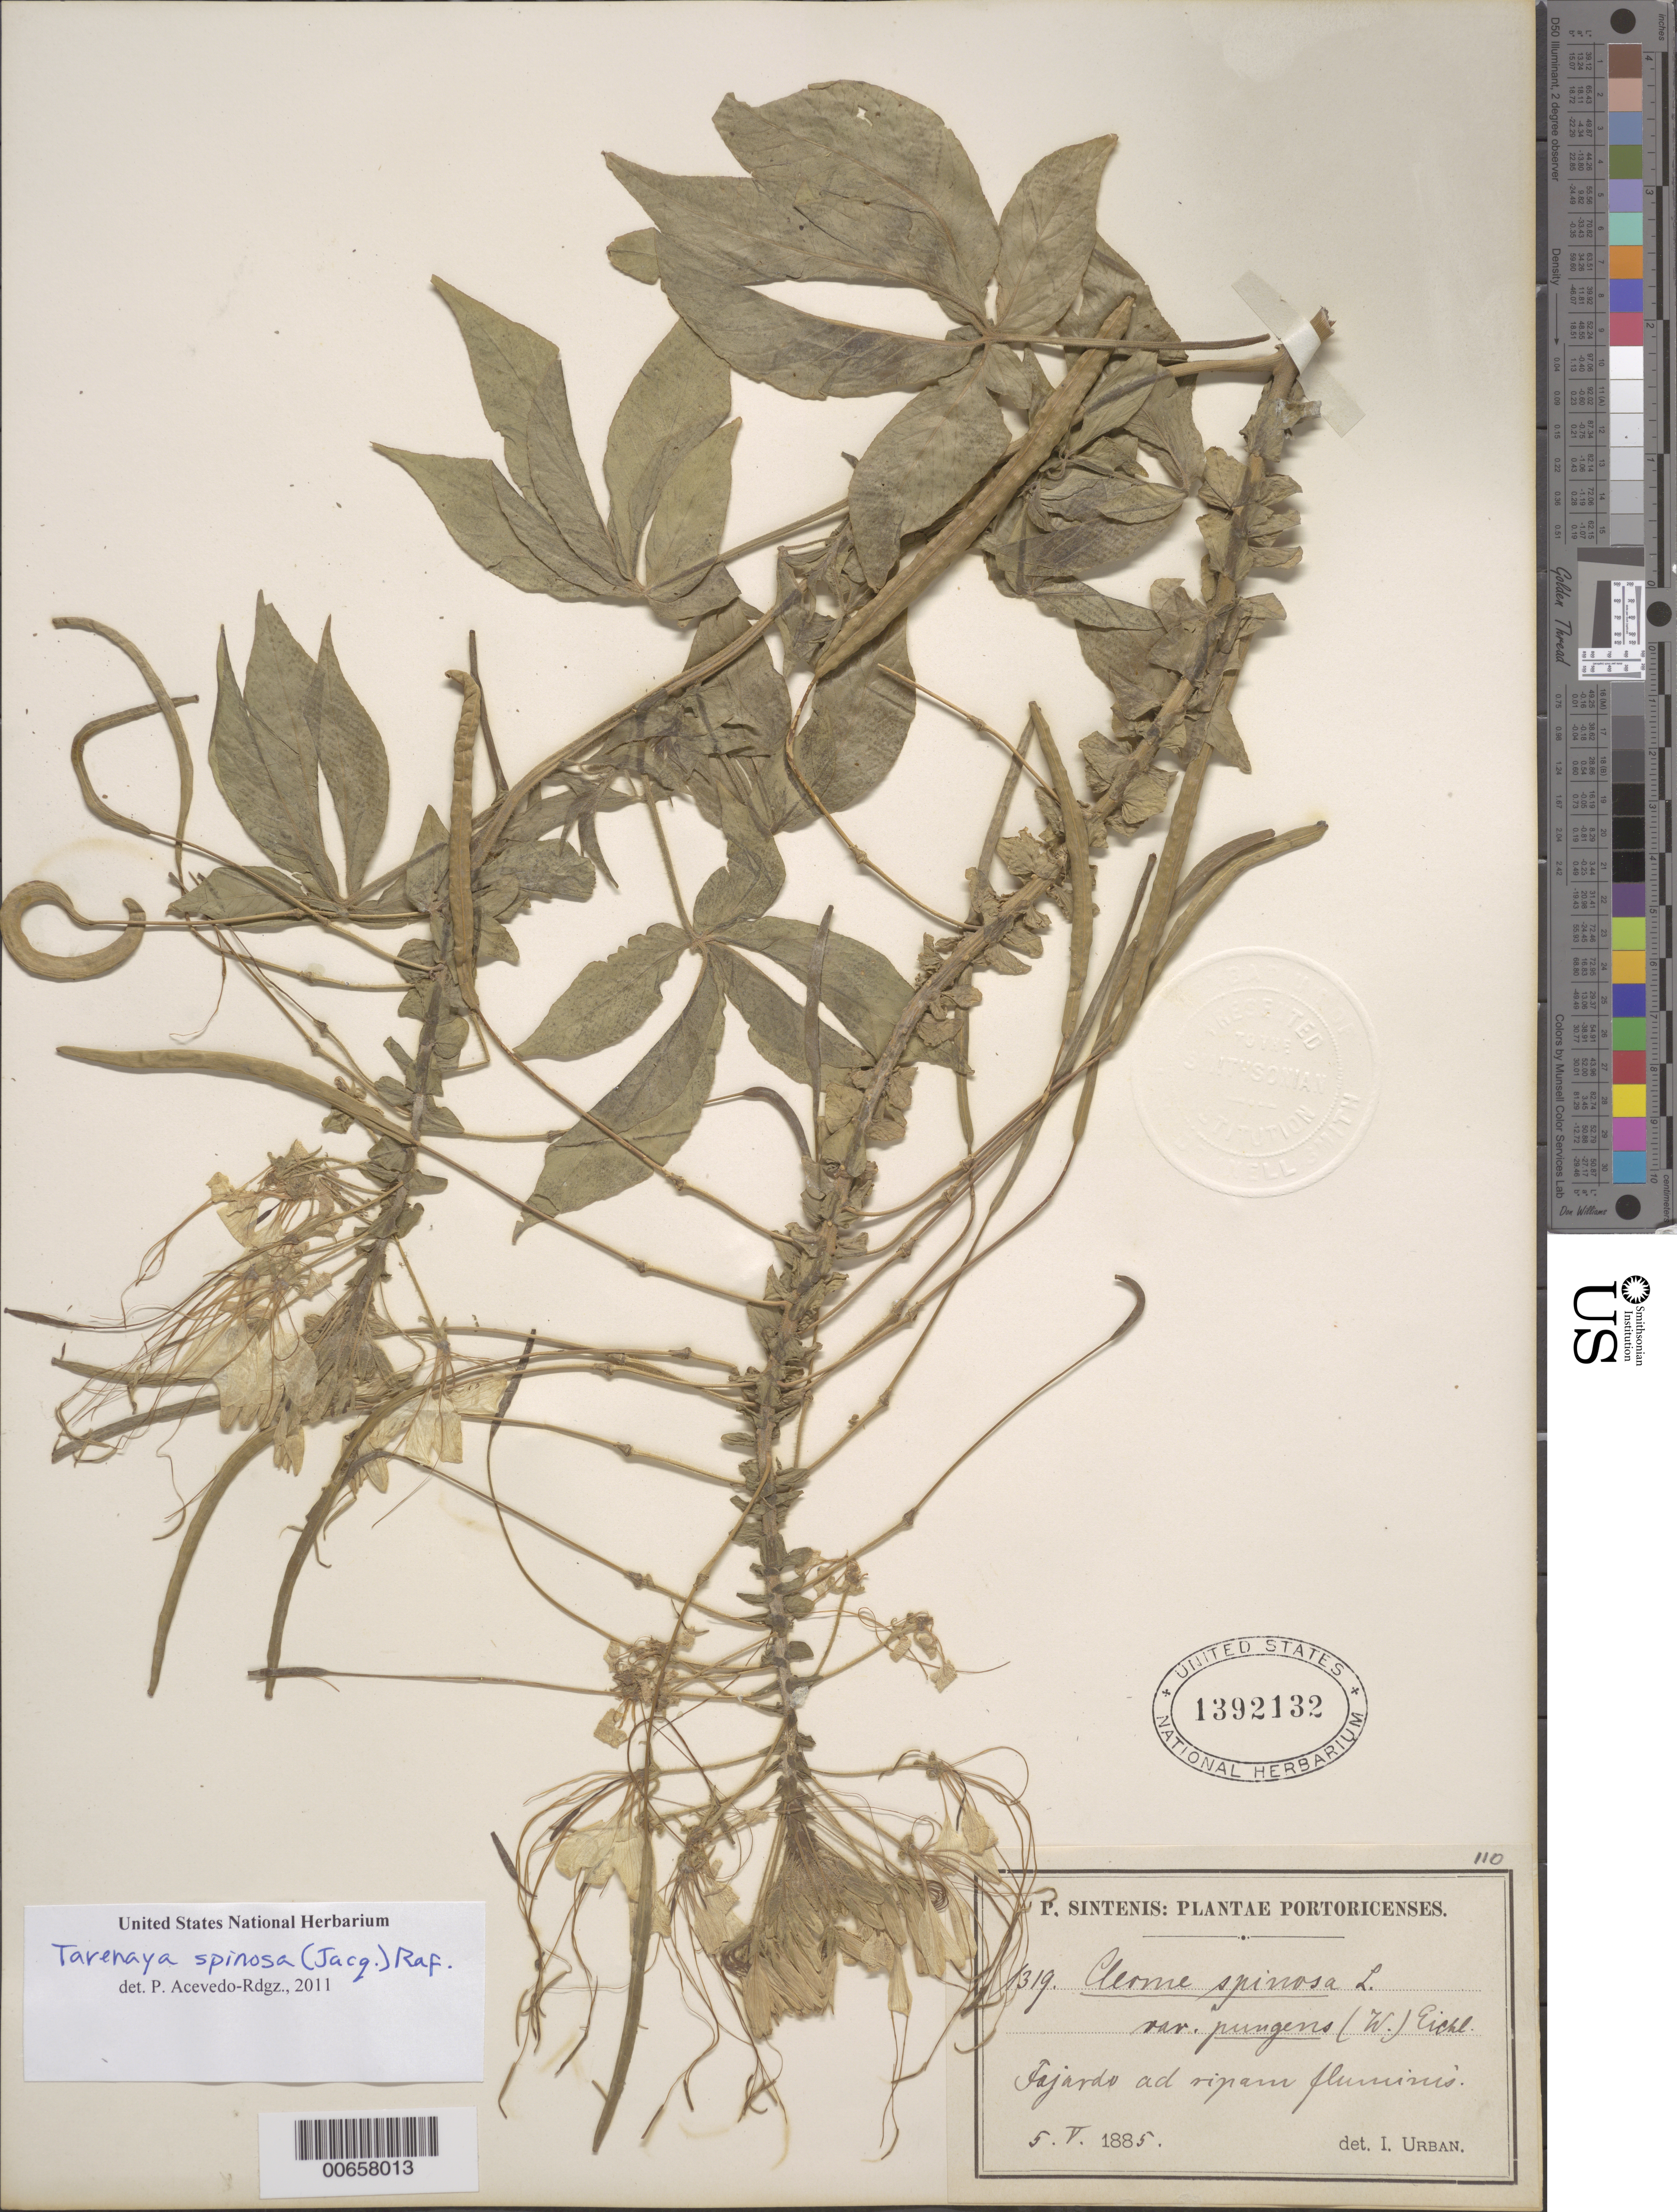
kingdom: Plantae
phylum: Tracheophyta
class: Magnoliopsida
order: Brassicales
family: Cleomaceae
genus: Tarenaya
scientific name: Tarenaya spinosa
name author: (Jacq.) Raf.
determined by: Acevedo-Rodríguez, P., (BOT), Smithsonian Institution - National Museum of Natural History (UNITED STATES)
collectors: P. Sintenis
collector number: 1319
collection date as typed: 05 May 1885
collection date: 1885-05-05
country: Puerto Rico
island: Greater Antilles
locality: Fajardo ad ripam fluminis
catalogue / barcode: US 1392132